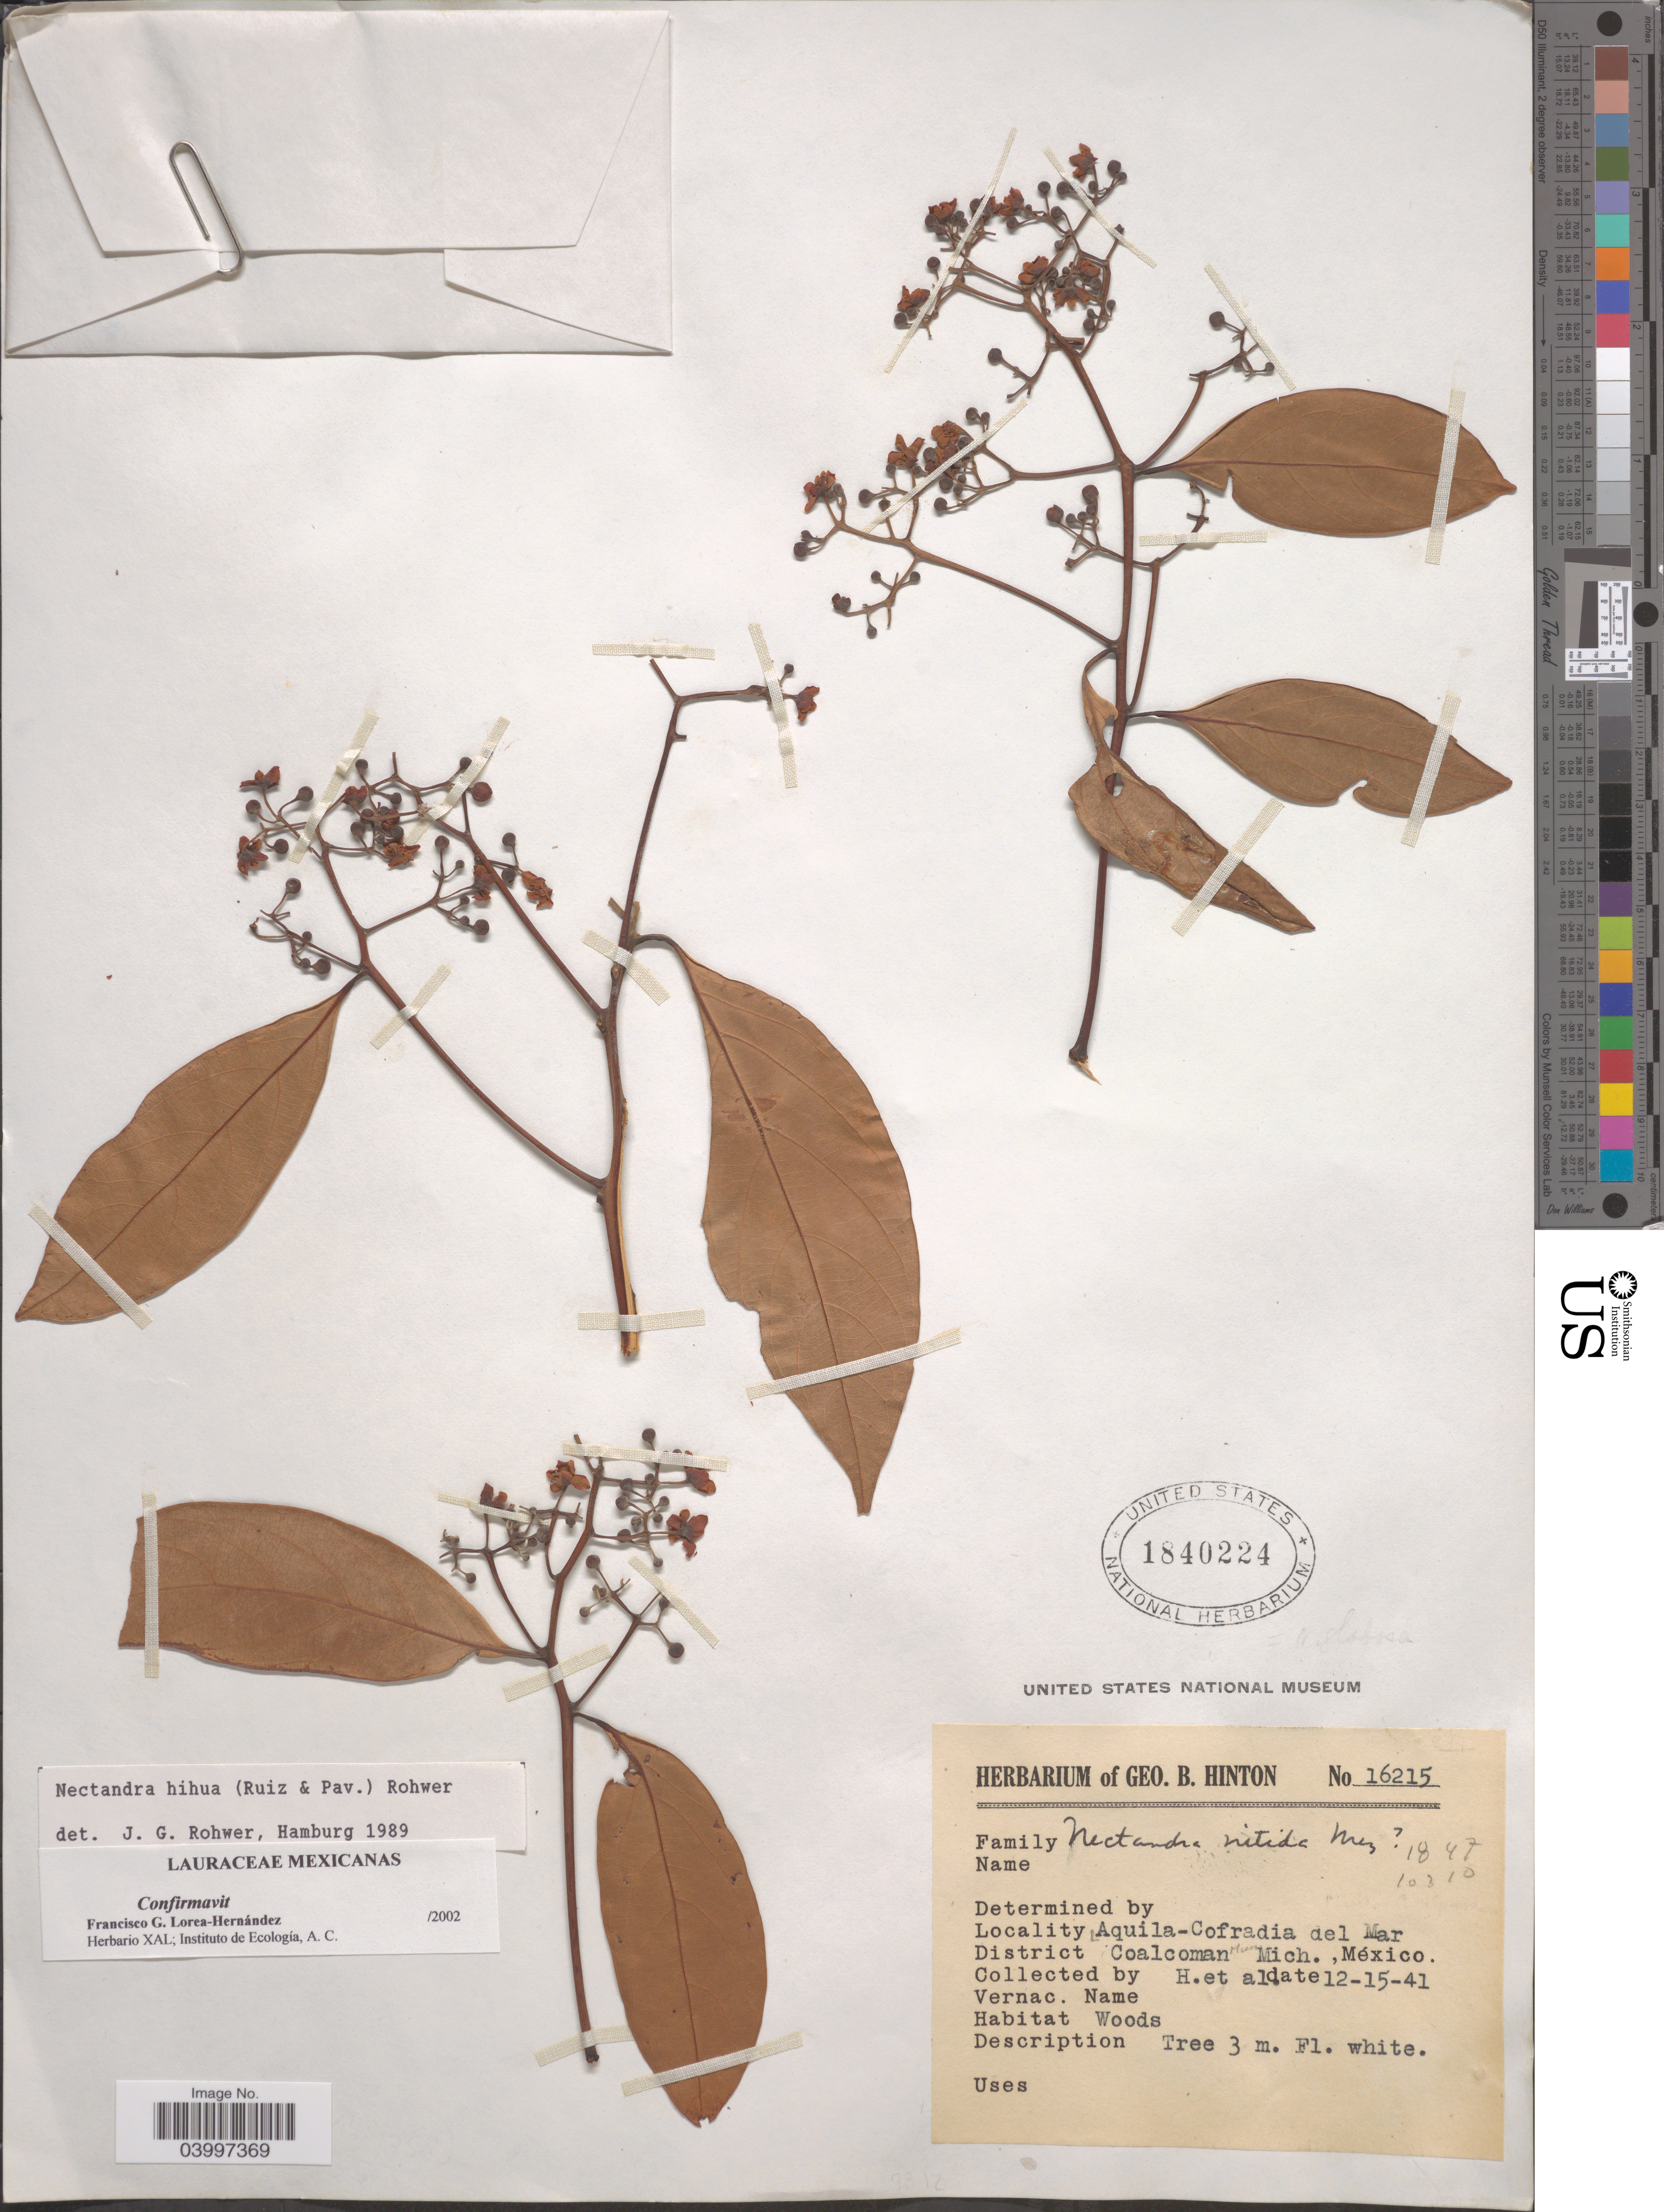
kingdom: Plantae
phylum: Tracheophyta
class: Magnoliopsida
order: Laurales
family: Lauraceae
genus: Nectandra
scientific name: Nectandra hihua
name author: (Ruiz & Pav.) Rohwer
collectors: G. B. Hinton & et al.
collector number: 16215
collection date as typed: Transcribed d/m/y: 15/12/41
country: Mexico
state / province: Michoacán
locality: Aquila-Cofradia del Mar. District Coalcoman Mich.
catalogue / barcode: US 1840224